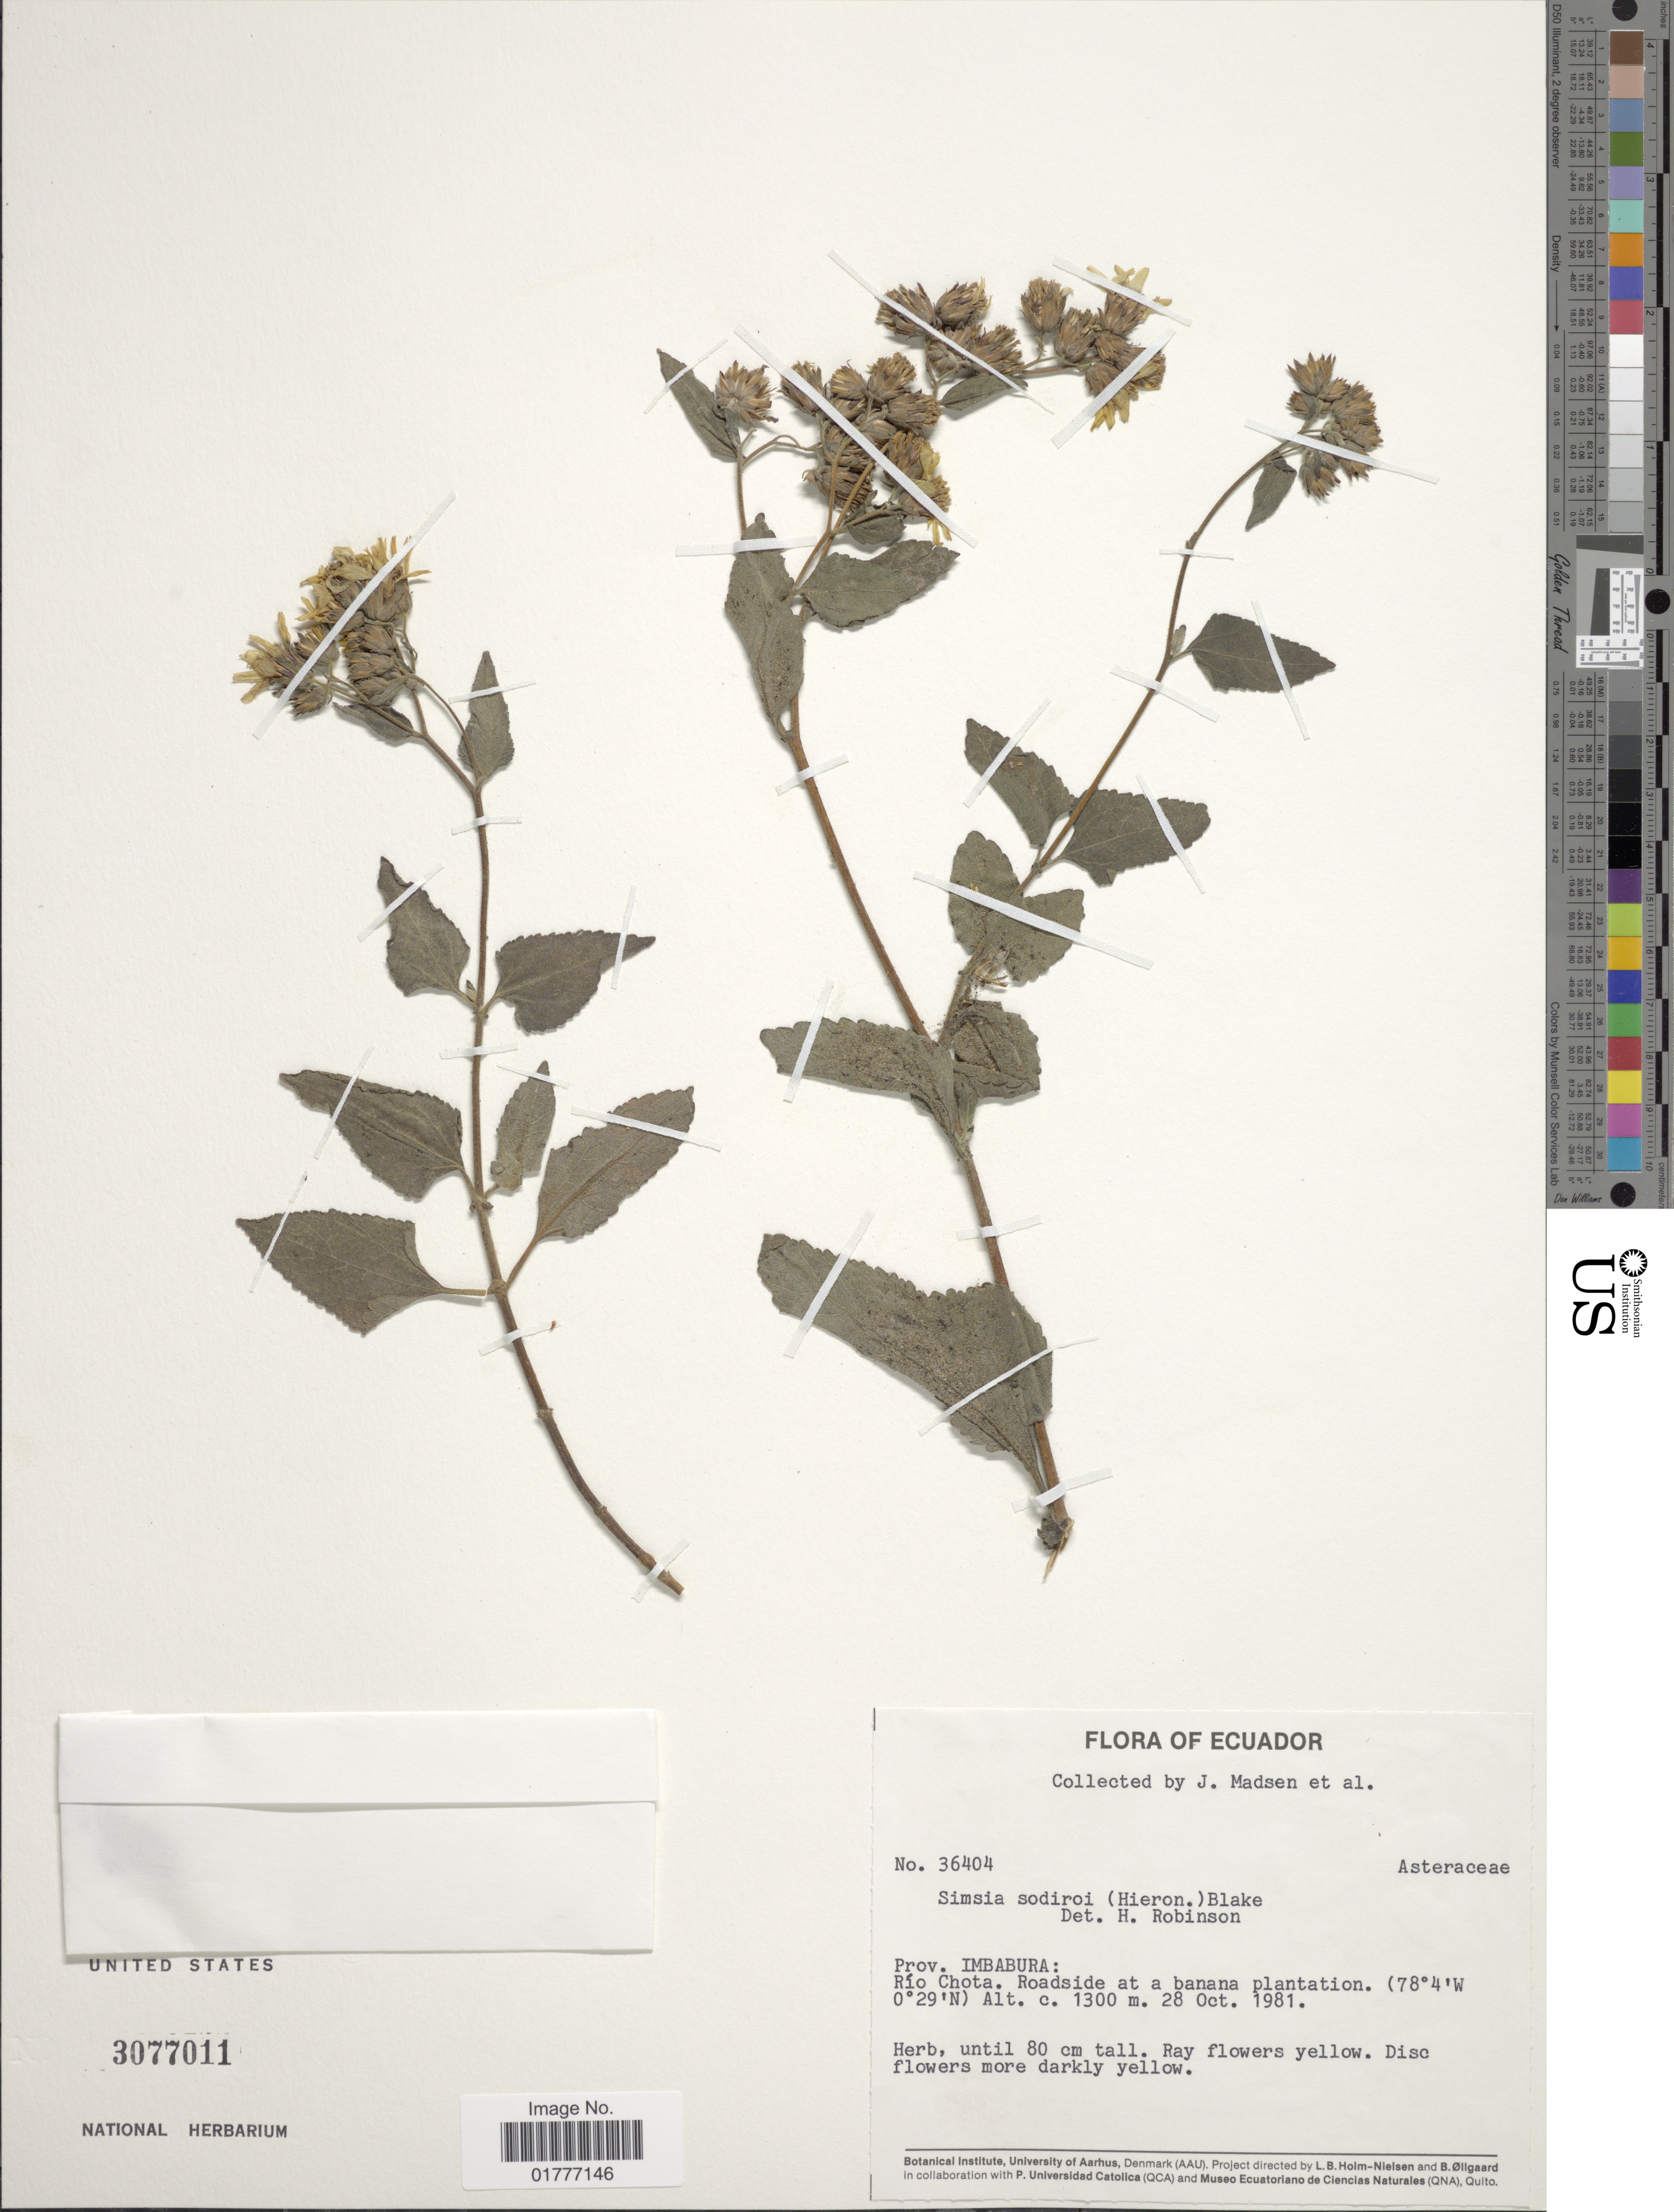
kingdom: Plantae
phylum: Tracheophyta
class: Magnoliopsida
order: Asterales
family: Asteraceae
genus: Simsia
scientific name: Simsia fruticulosa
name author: (Spreng.) S.F. Blake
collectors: J. Madsen & et al.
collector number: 36404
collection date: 1981-10-28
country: Ecuador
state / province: Imbabura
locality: Río Chota. Roadside at a banana plantation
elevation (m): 1300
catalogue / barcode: US 3077011